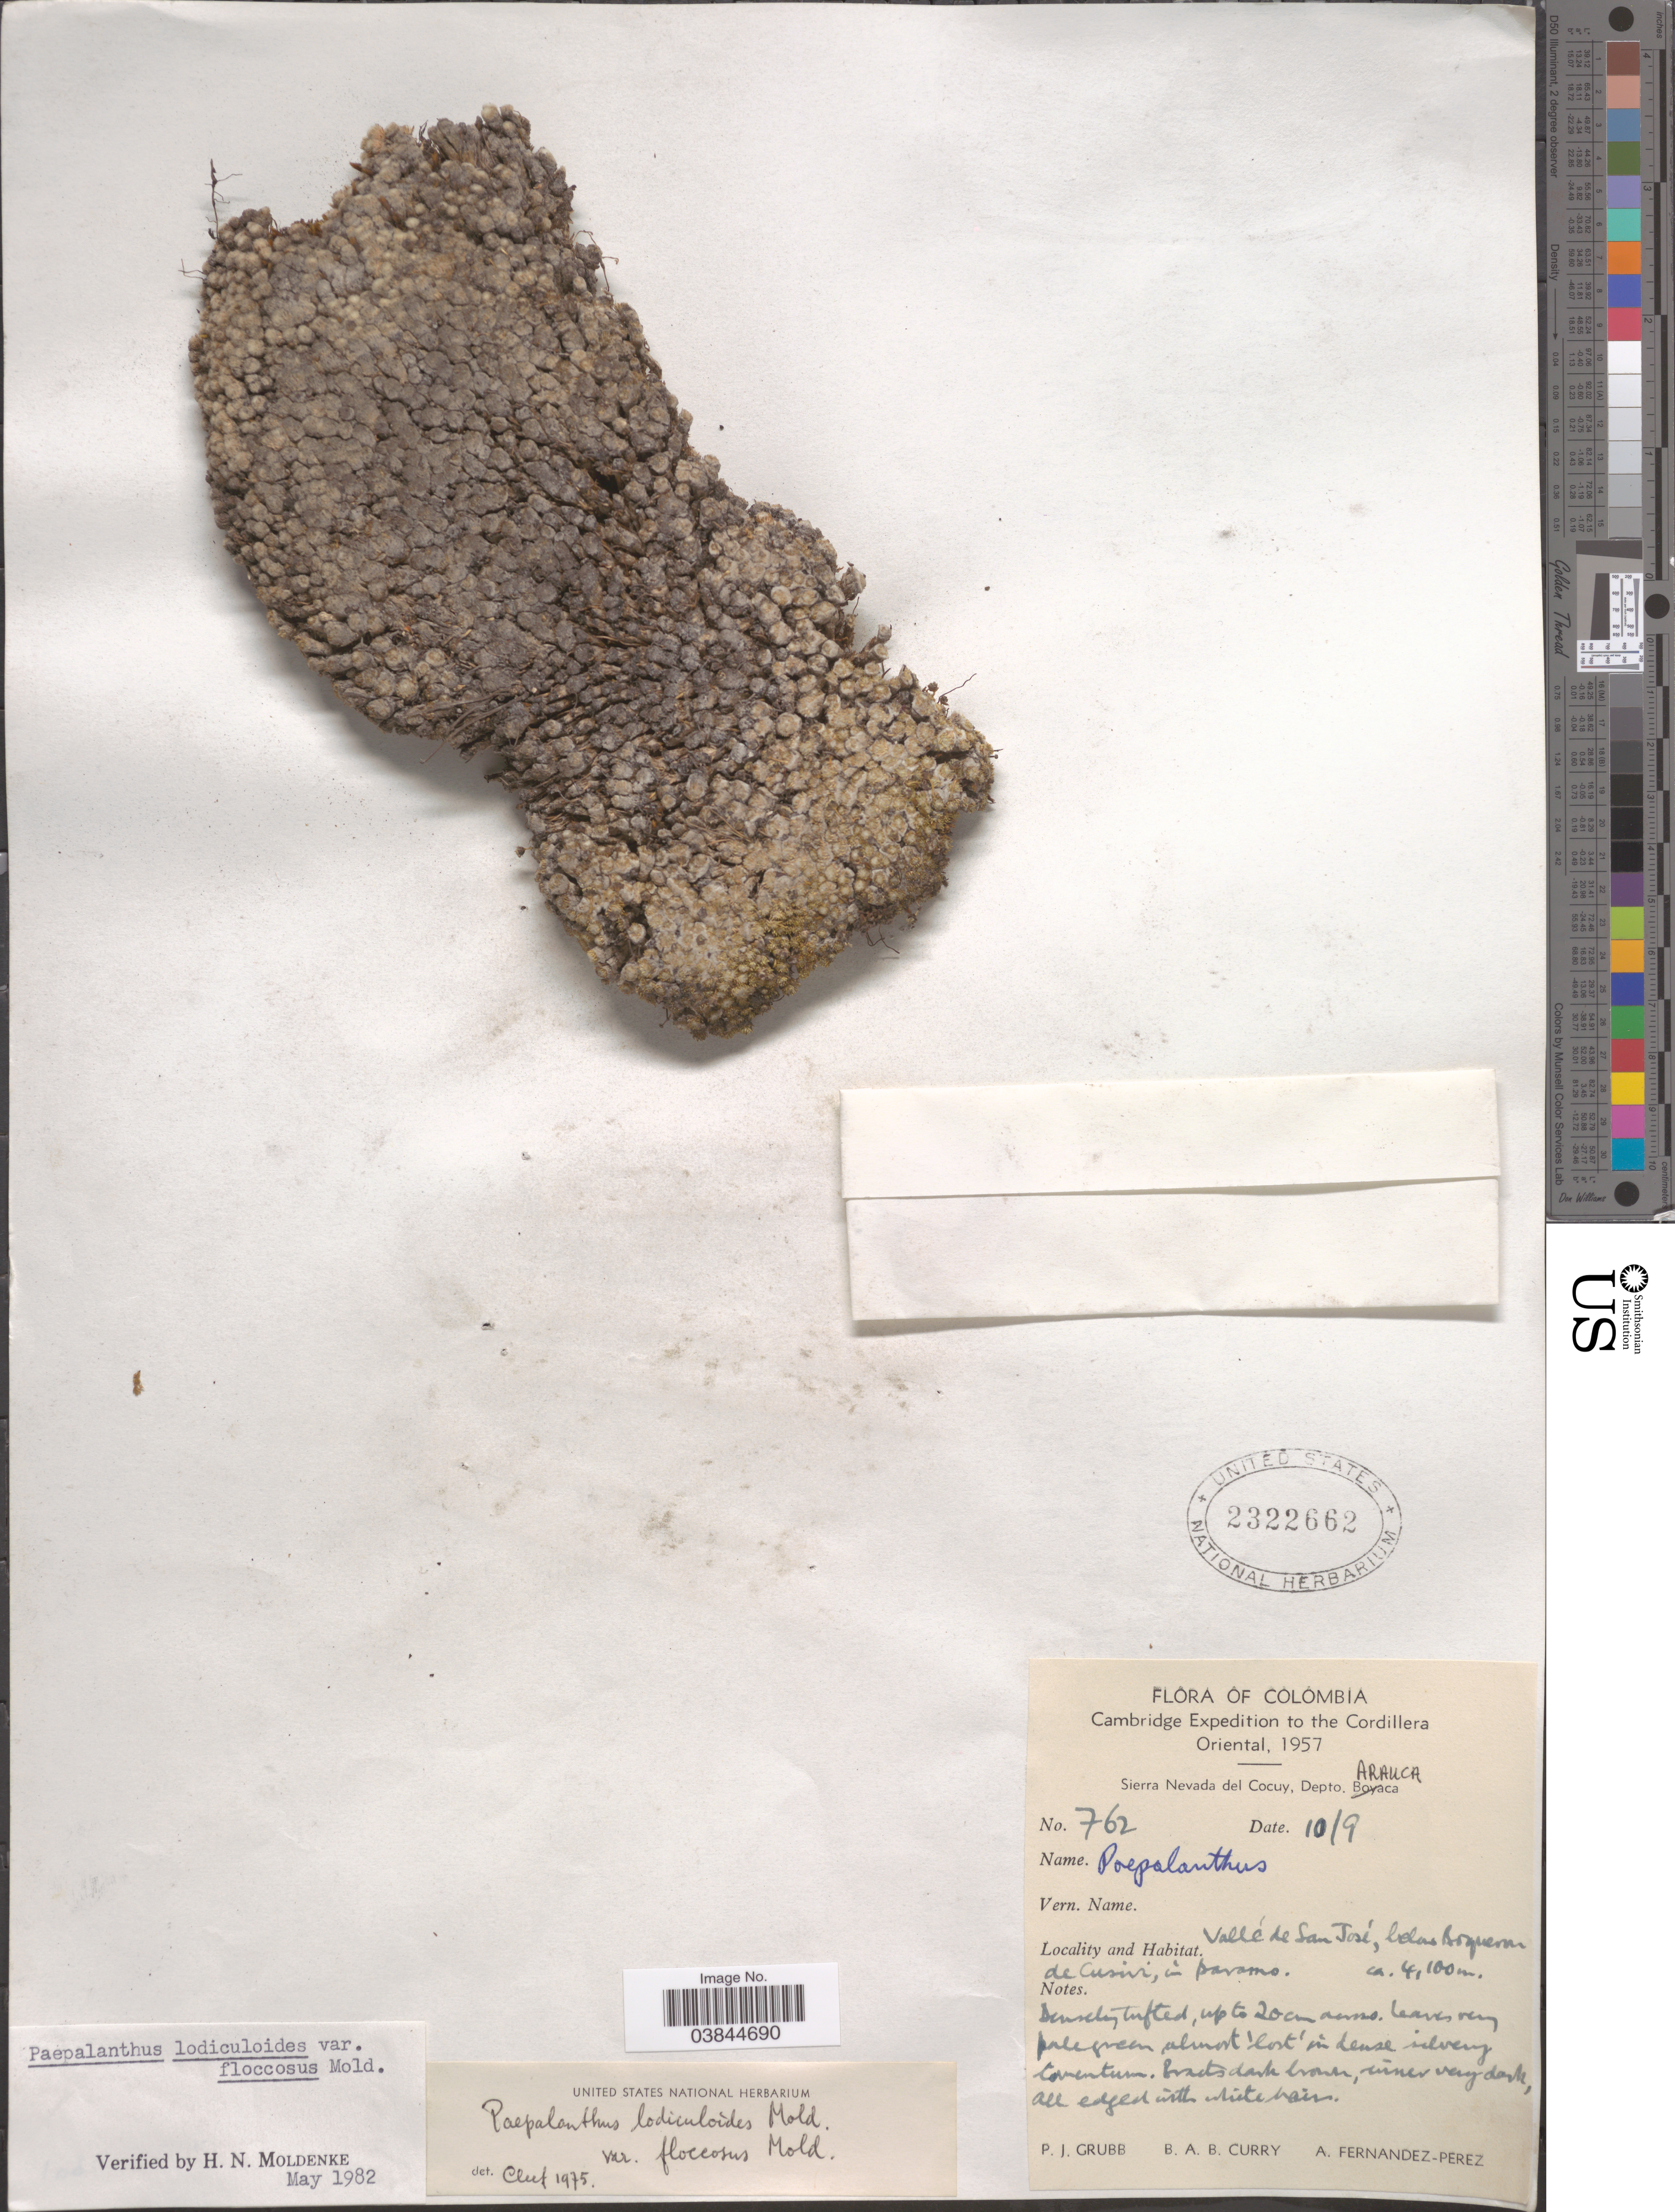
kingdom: Plantae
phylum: Tracheophyta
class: Liliopsida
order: Poales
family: Eriocaulaceae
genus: Paepalanthus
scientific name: Paepalanthus lodiculoides var. floccosus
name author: Moldenke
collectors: P. J. Grubb, B. A. B. Curry & A. Fernández-Pérez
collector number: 762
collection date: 1957-09-10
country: Colombia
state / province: Arauca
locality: The Cordillera Oriental. Sierra Nevada del Cocuy, Depto. Arauca. Vallé de San José, below Boqueron de Cusiri, in paramo.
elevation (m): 4100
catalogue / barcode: US 2322662